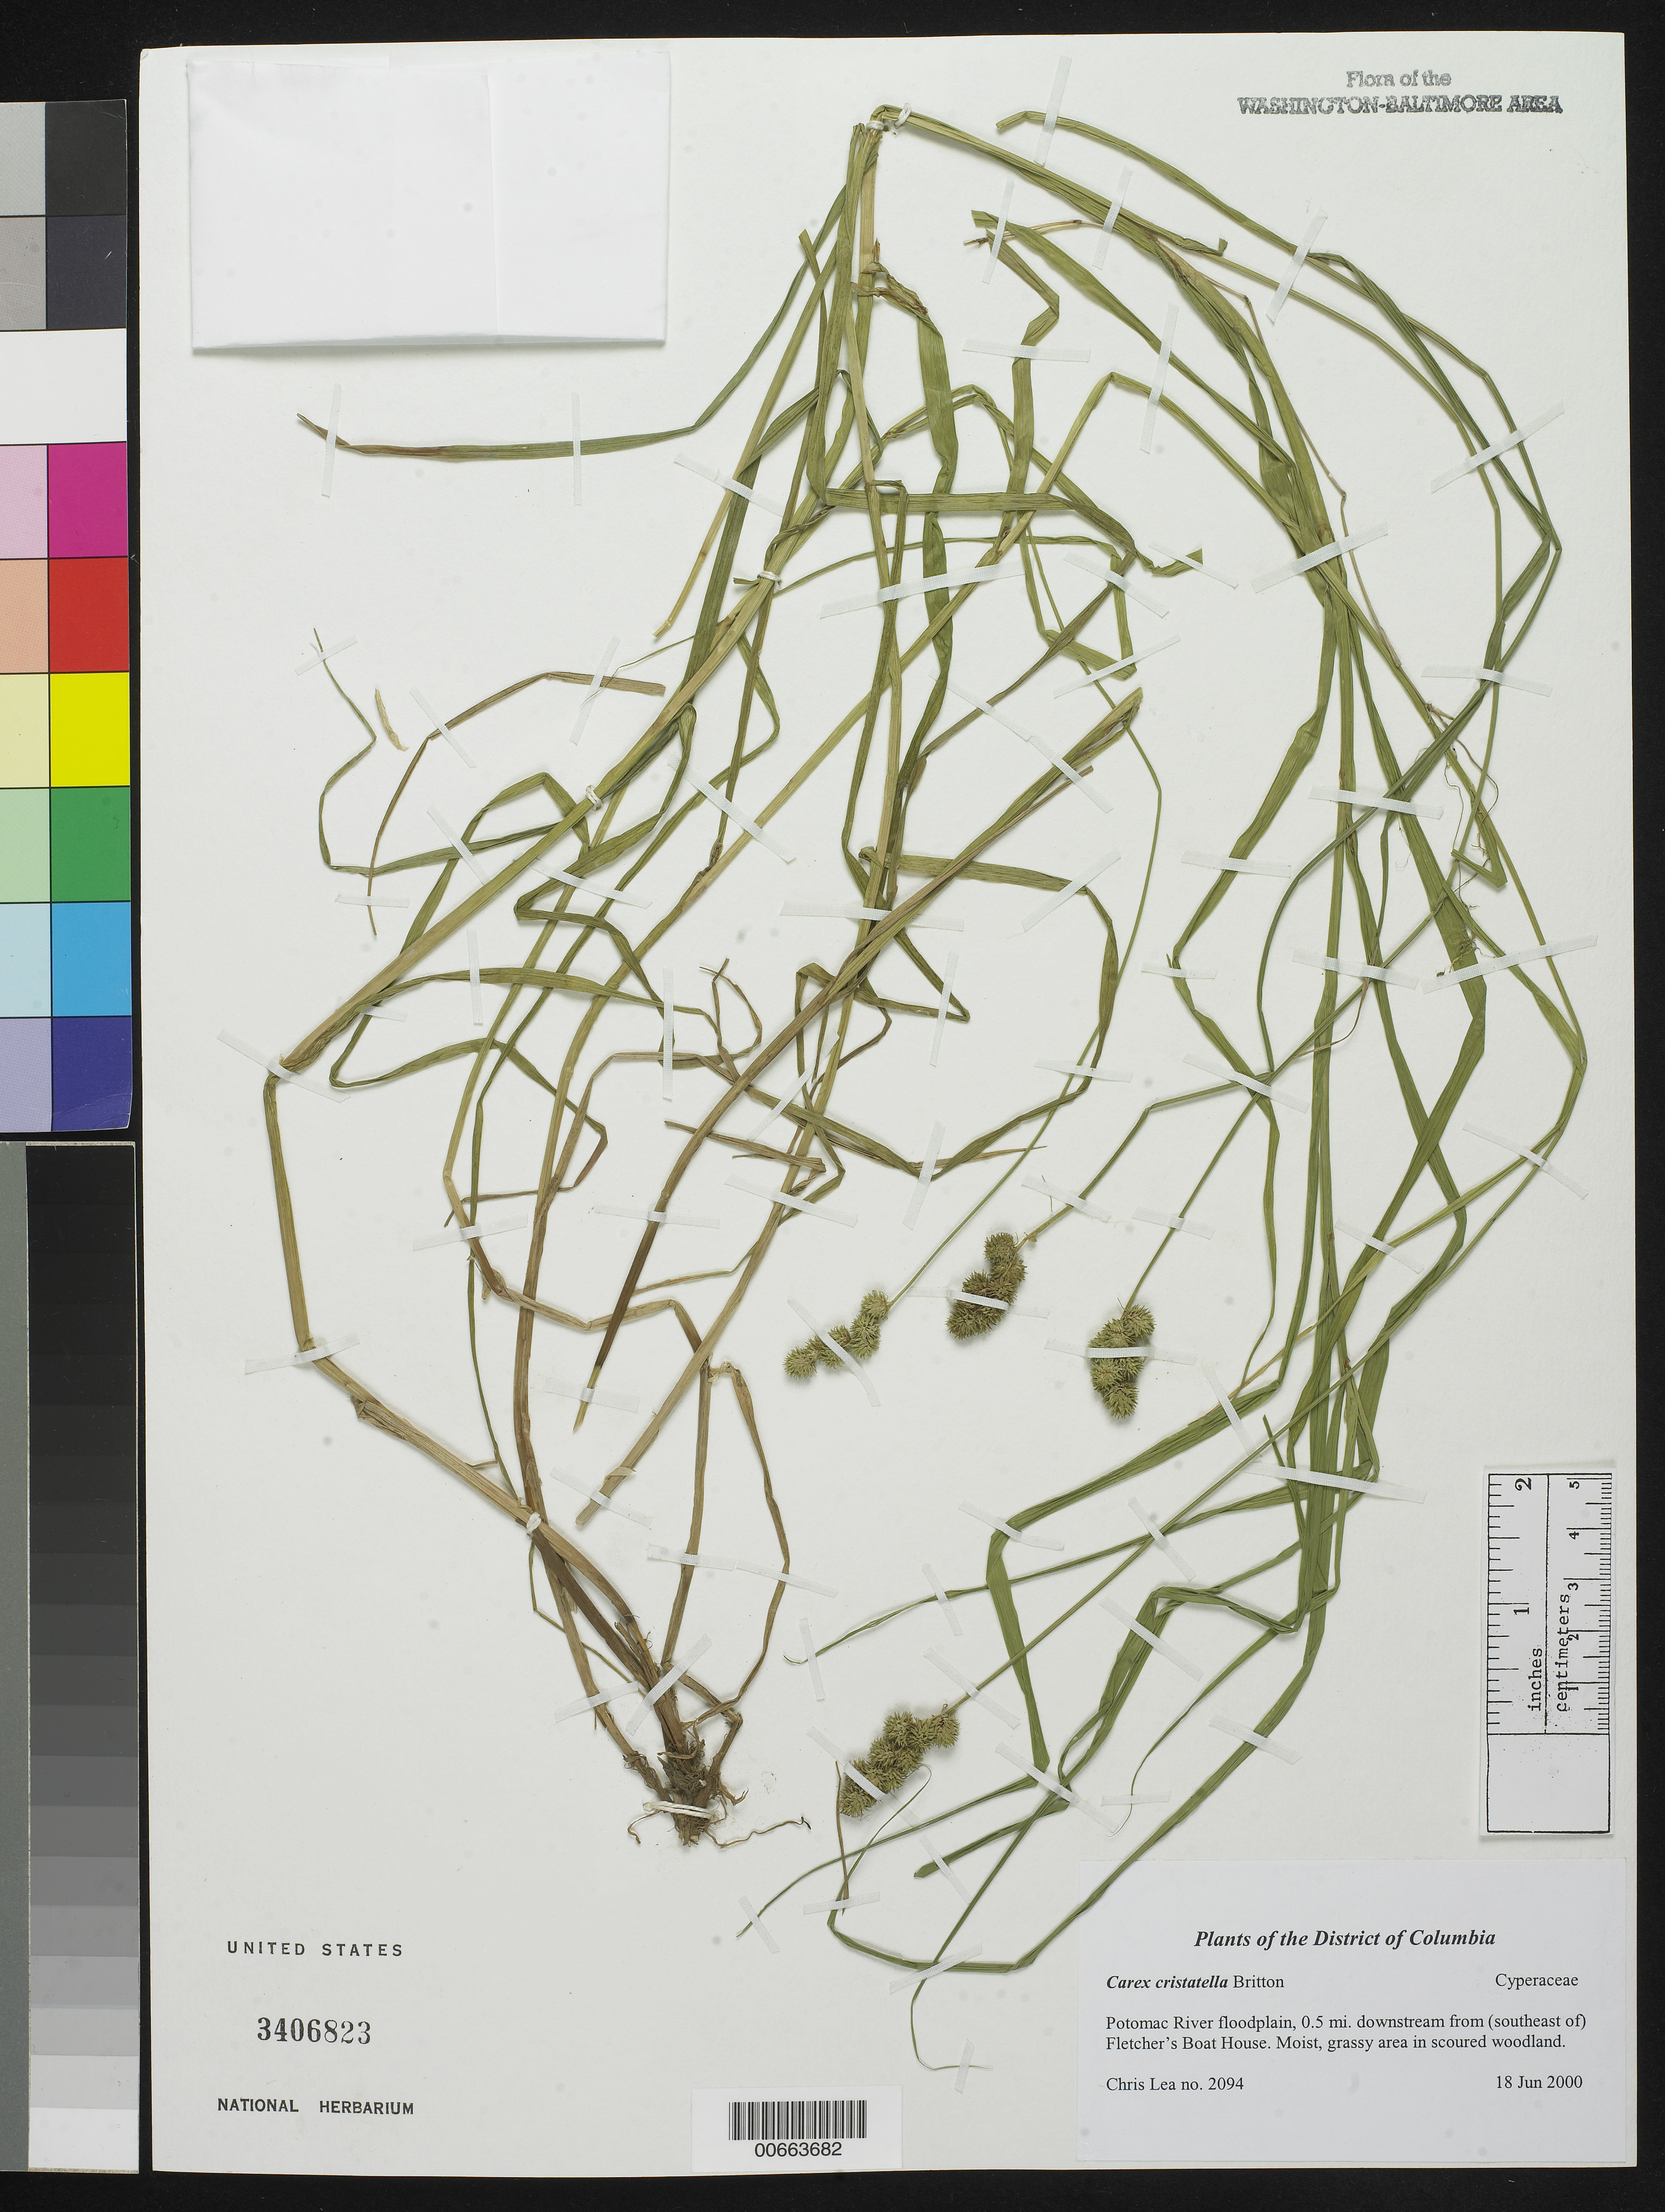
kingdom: Plantae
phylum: Tracheophyta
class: Liliopsida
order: Poales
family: Cyperaceae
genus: Carex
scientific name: Carex cristatella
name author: Britton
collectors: C. Lea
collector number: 2094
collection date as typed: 18 Jun 2000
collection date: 2000-06-18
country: United States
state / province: District of Columbia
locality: Potomac River floodplain, 0.5 mi. downstream from (southeast of) Fletcher's Boat House.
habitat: Moist, grassy area in scoured woodland.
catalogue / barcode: US 3406823